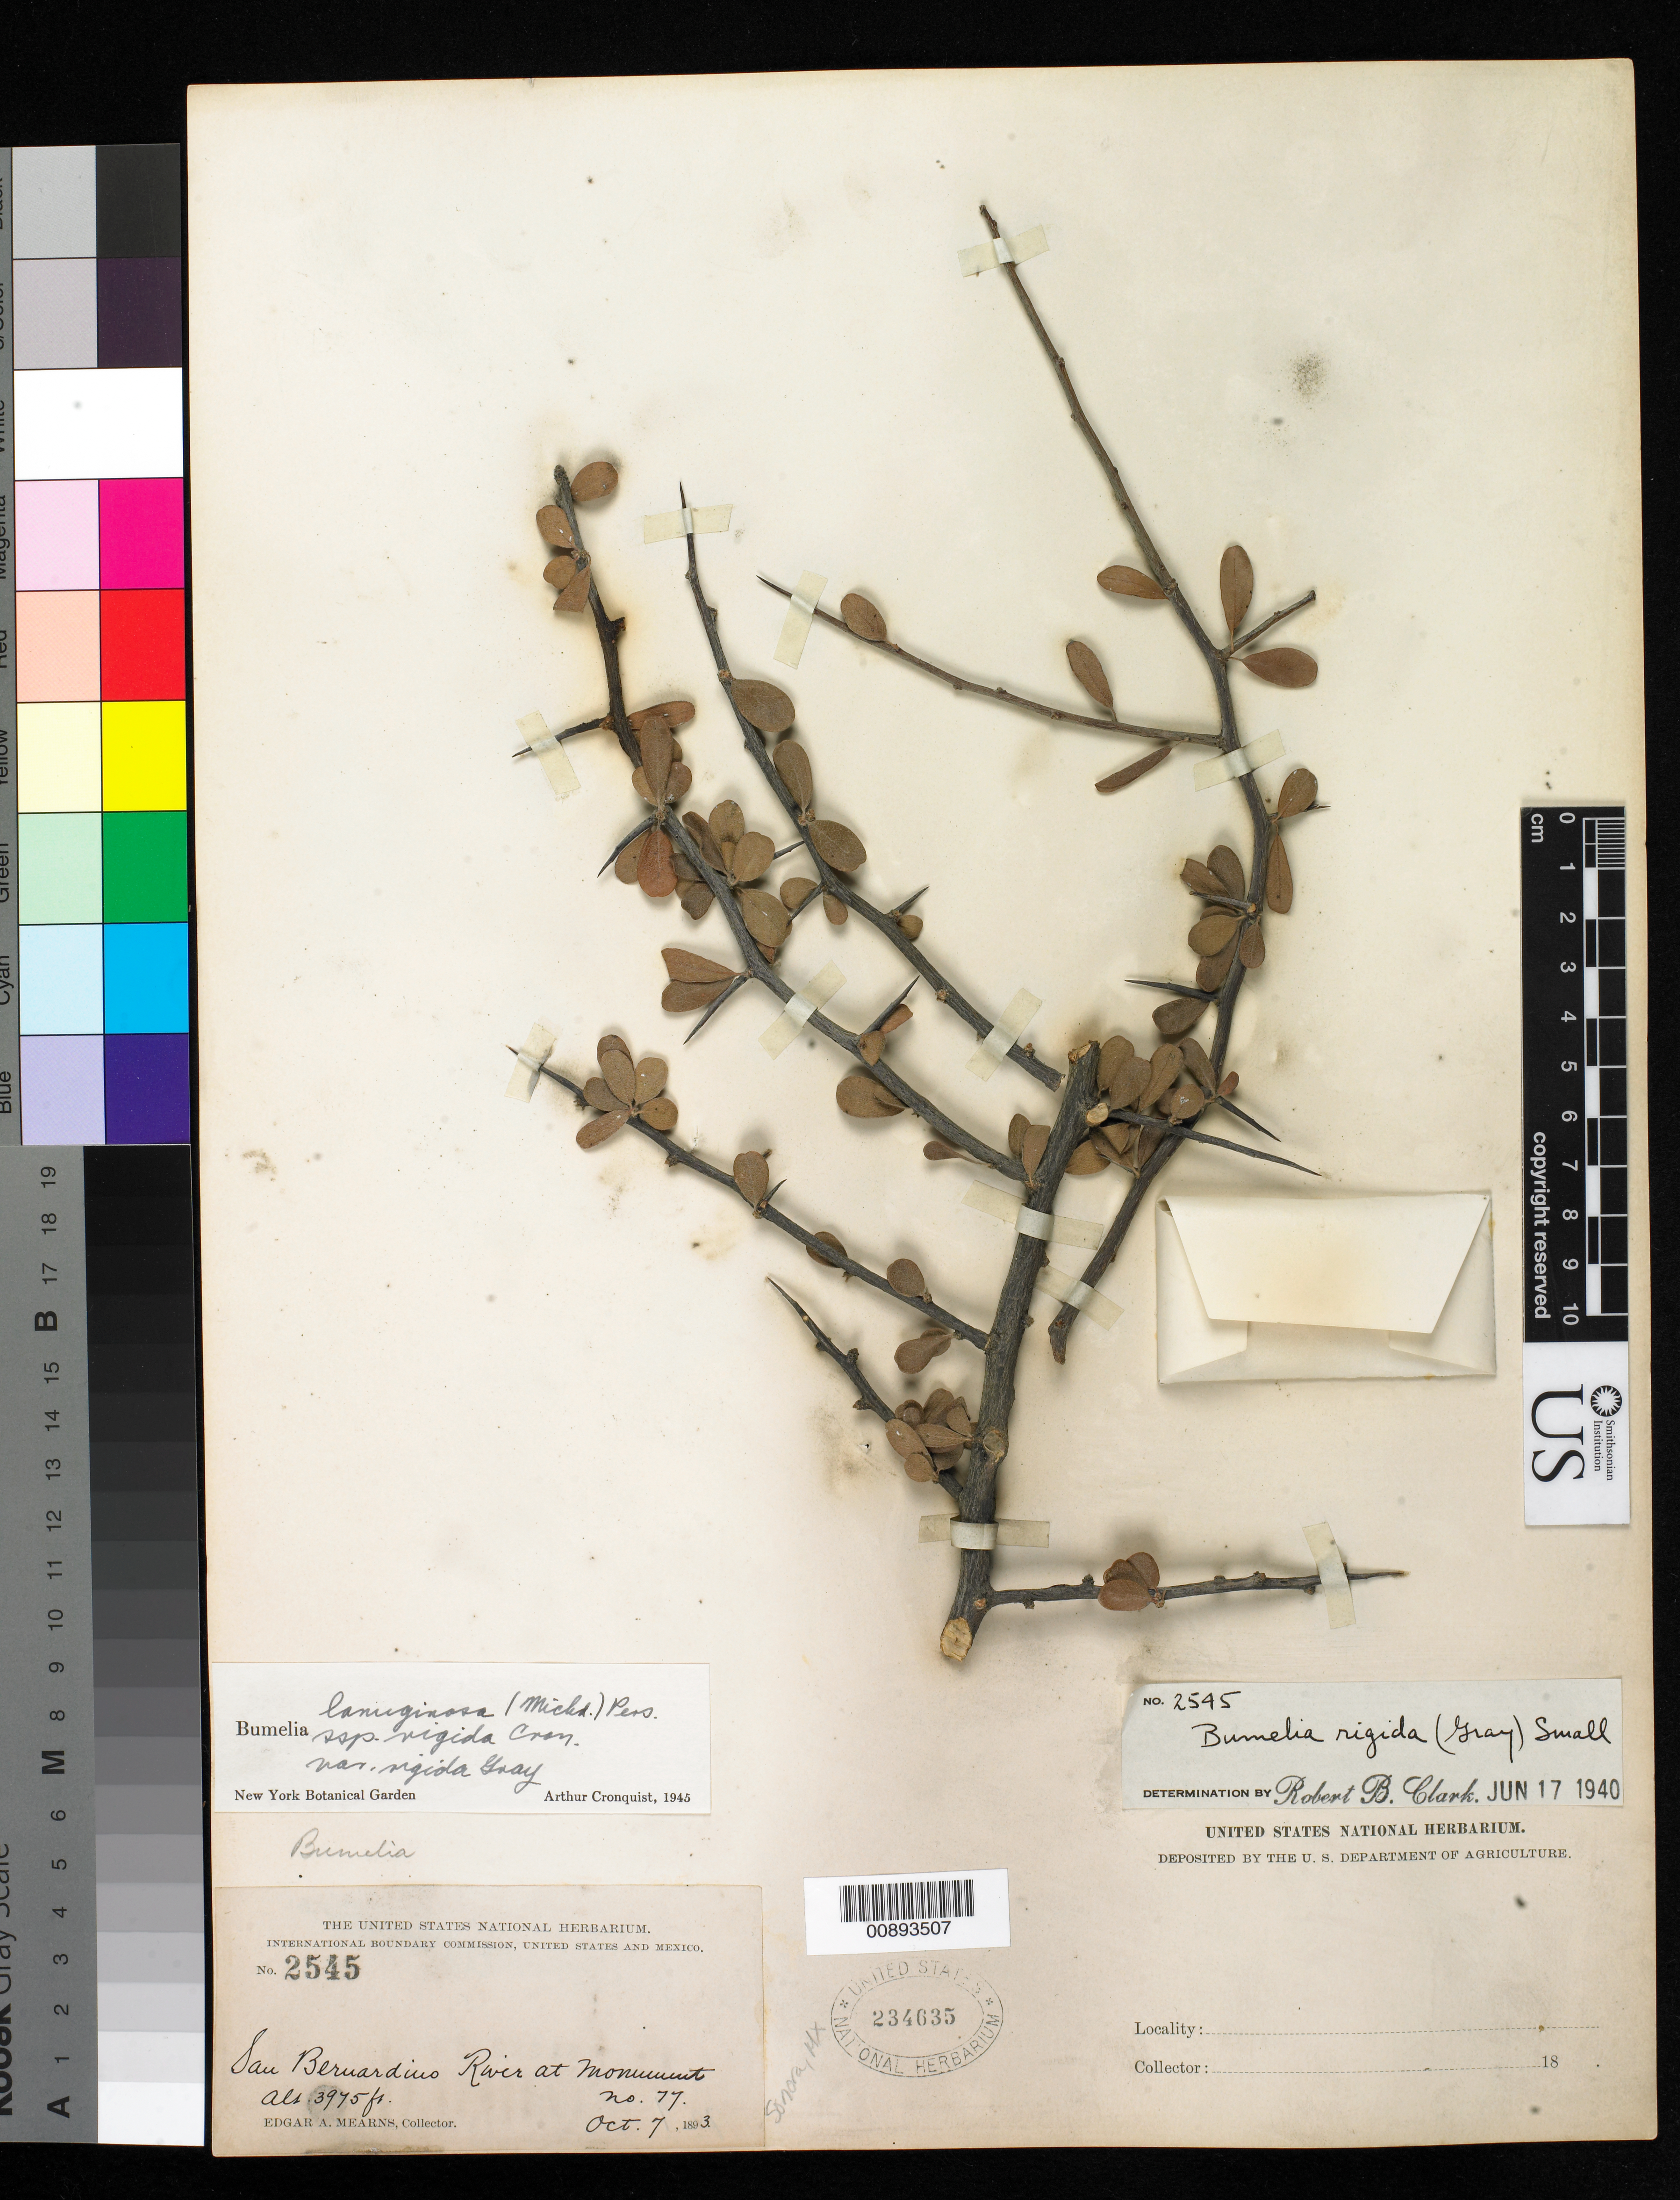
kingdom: Plantae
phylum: Tracheophyta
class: Magnoliopsida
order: Ericales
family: Sapotaceae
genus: Sideroxylon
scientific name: Sideroxylon lanuginosum subsp. rigidum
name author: (A. Gray) T.D. Penn.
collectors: E. A. Mearns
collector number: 2545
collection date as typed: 07 Oct 1893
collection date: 1893-10-07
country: Mexico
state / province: Sonora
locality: San Bernardino River at Monument no. 77.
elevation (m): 1212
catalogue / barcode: US 234635